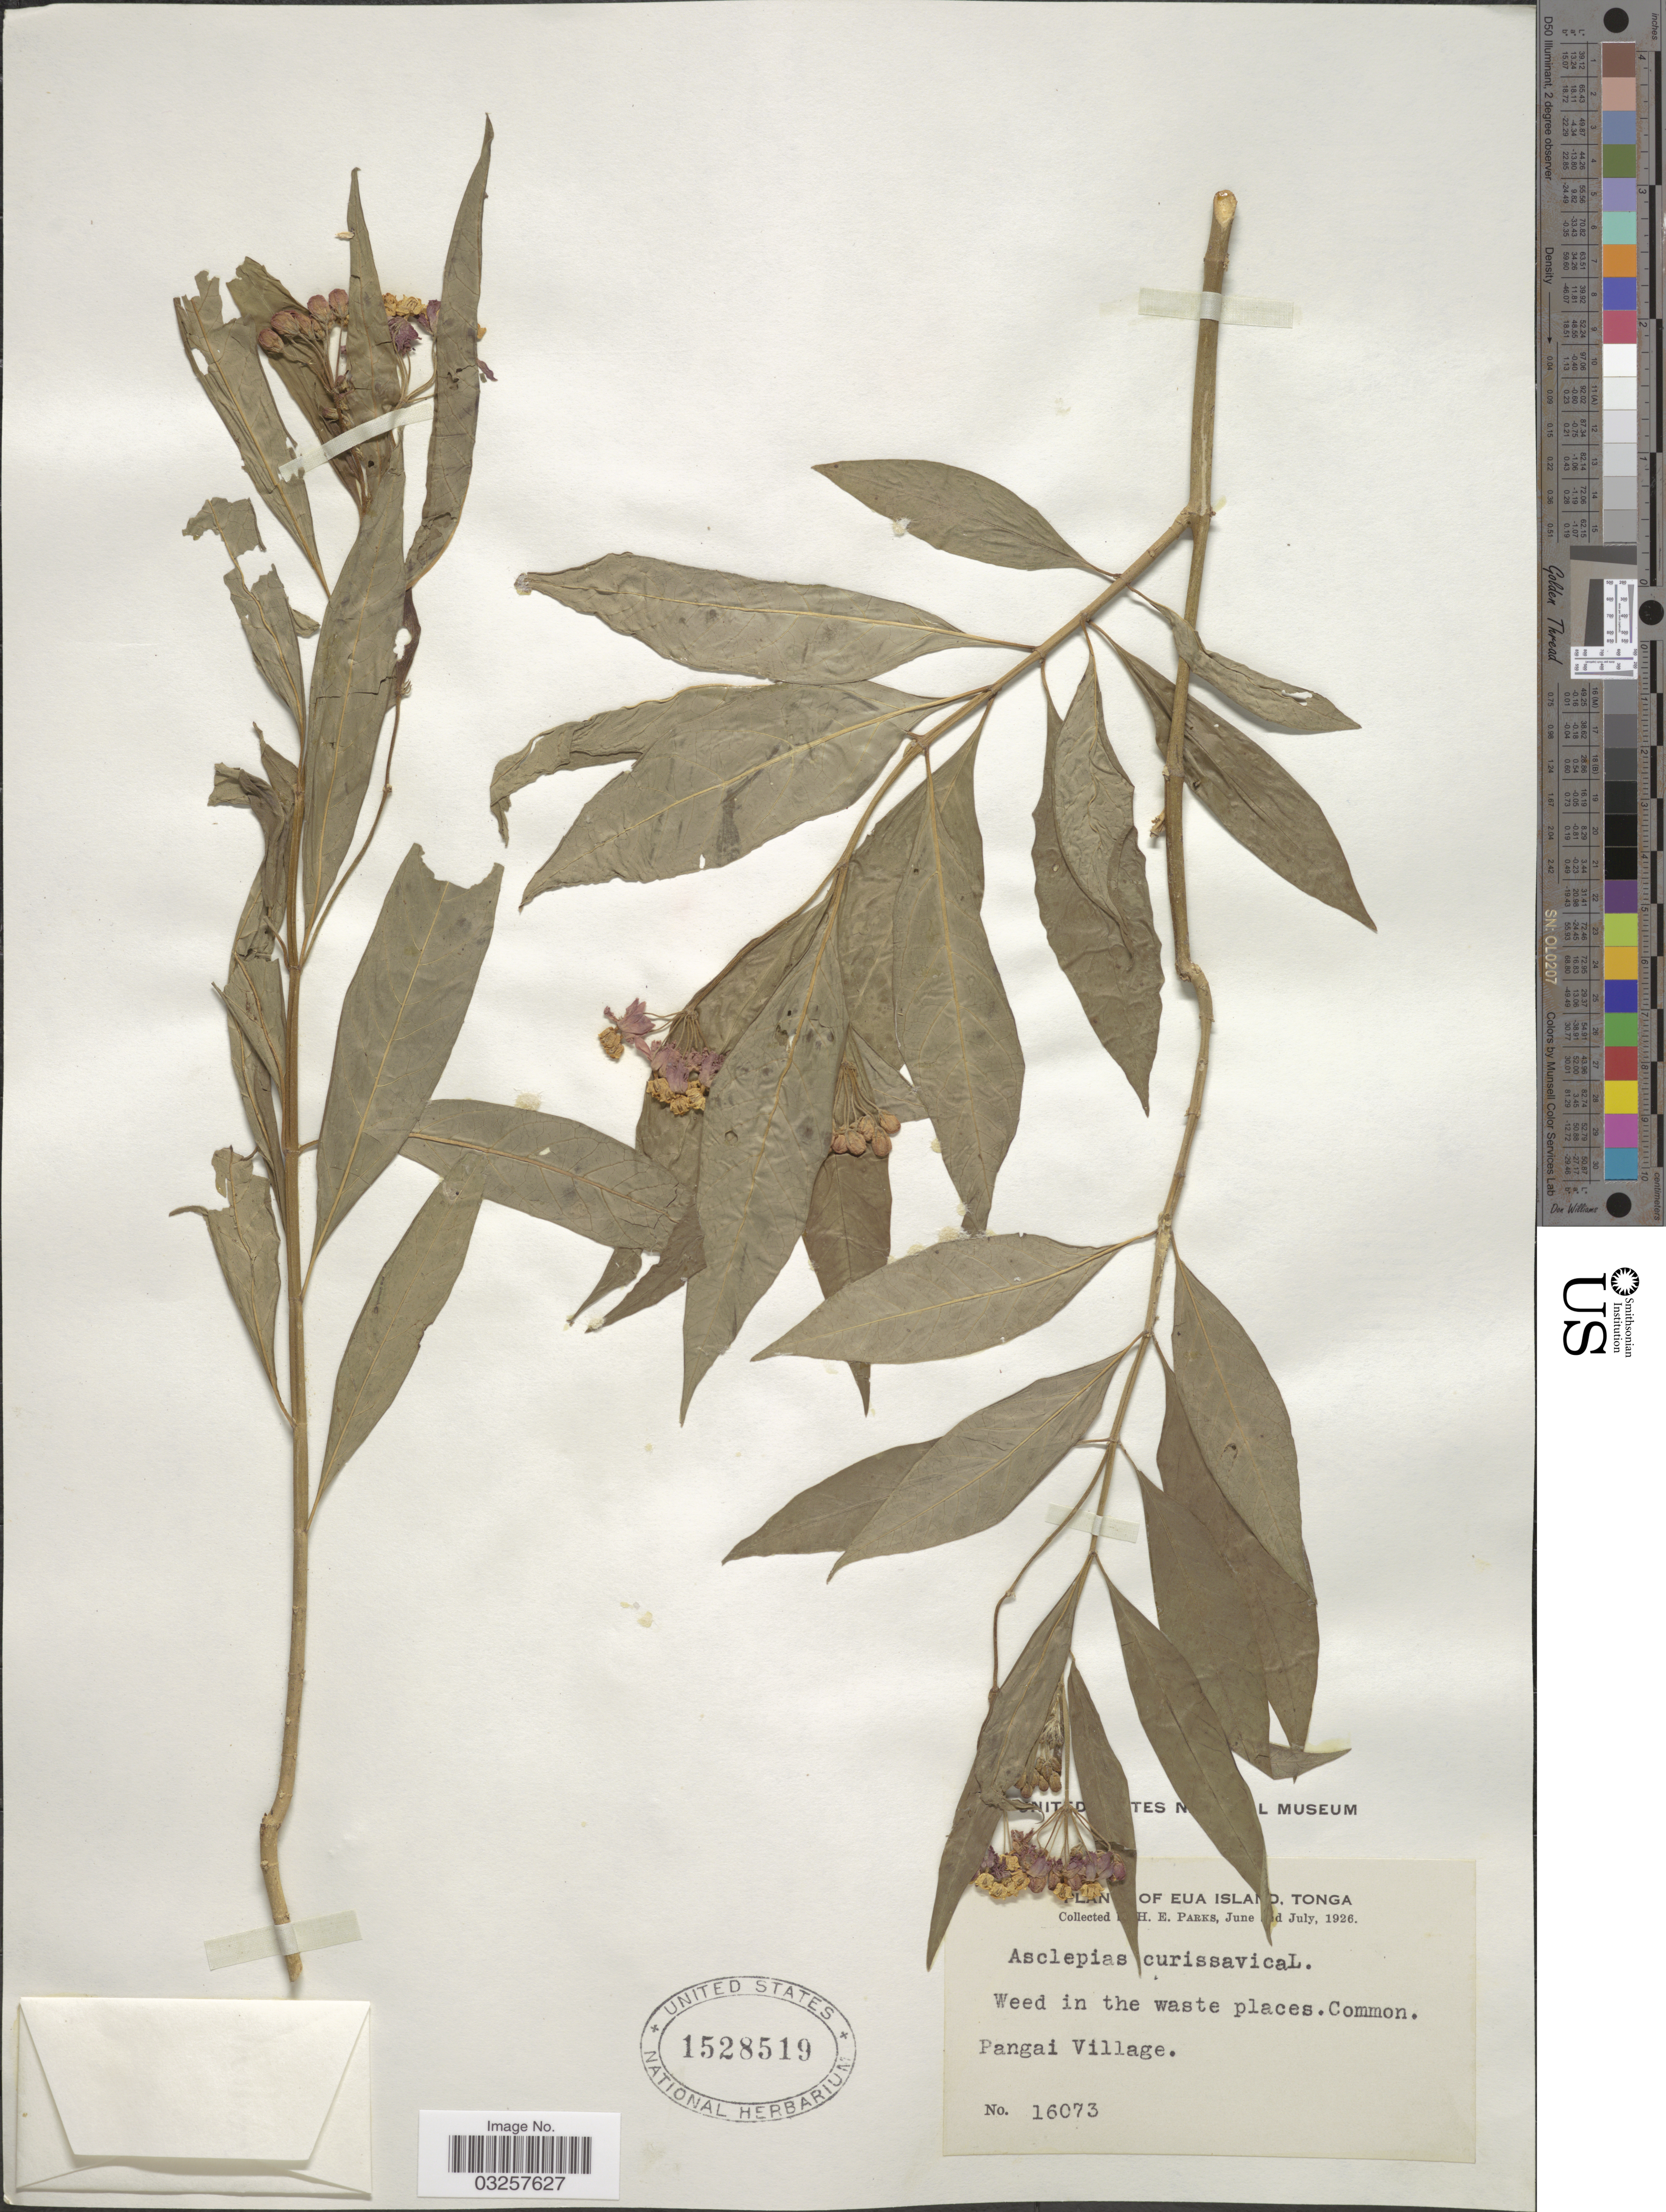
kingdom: Plantae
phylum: Tracheophyta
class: Magnoliopsida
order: Gentianales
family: Apocynaceae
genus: Asclepias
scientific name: Asclepias curassavica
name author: L.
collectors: H. E. Parks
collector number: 16073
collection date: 1926-06/1926-07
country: Tonga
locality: Eua Island. Pangai Village.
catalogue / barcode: US 1528519